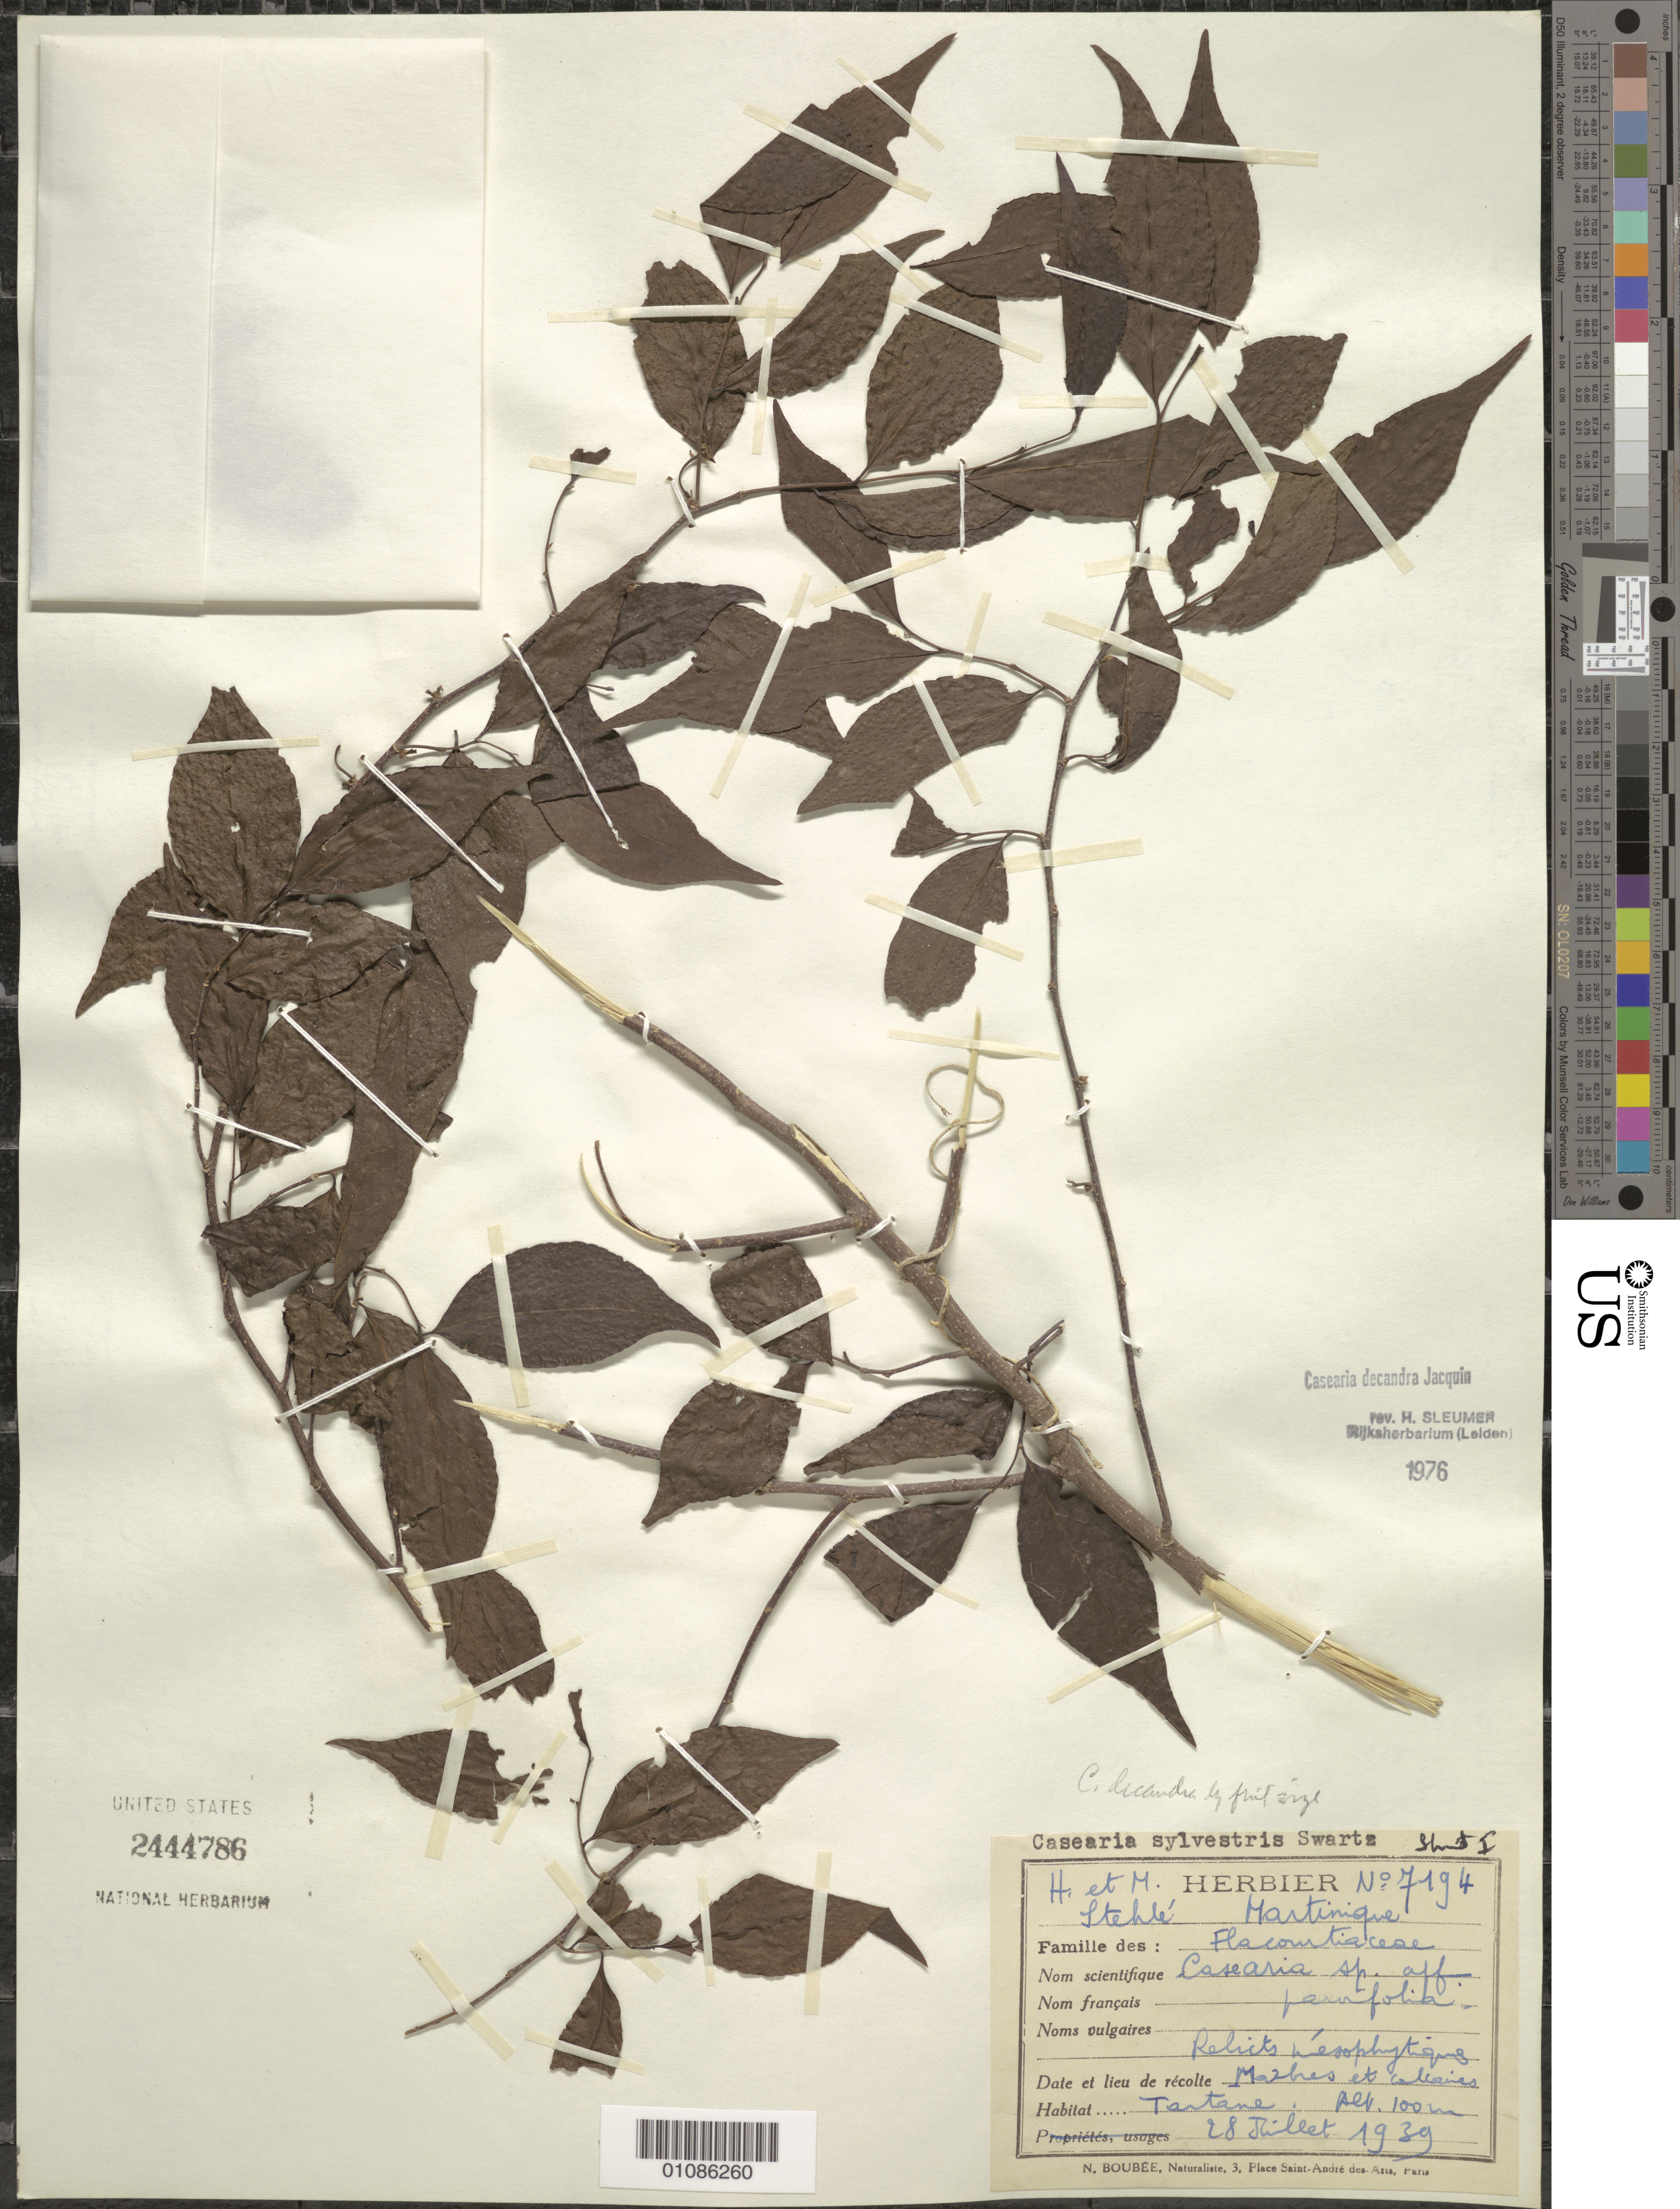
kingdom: Plantae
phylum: Tracheophyta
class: Magnoliopsida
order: Malpighiales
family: Salicaceae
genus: Casearia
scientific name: Casearia decandra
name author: Jacq.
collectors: H. Stehlé & M. Stehlé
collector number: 7194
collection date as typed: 28 Jul 1939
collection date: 1939-07-28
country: Guadeloupe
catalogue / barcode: US 2444786